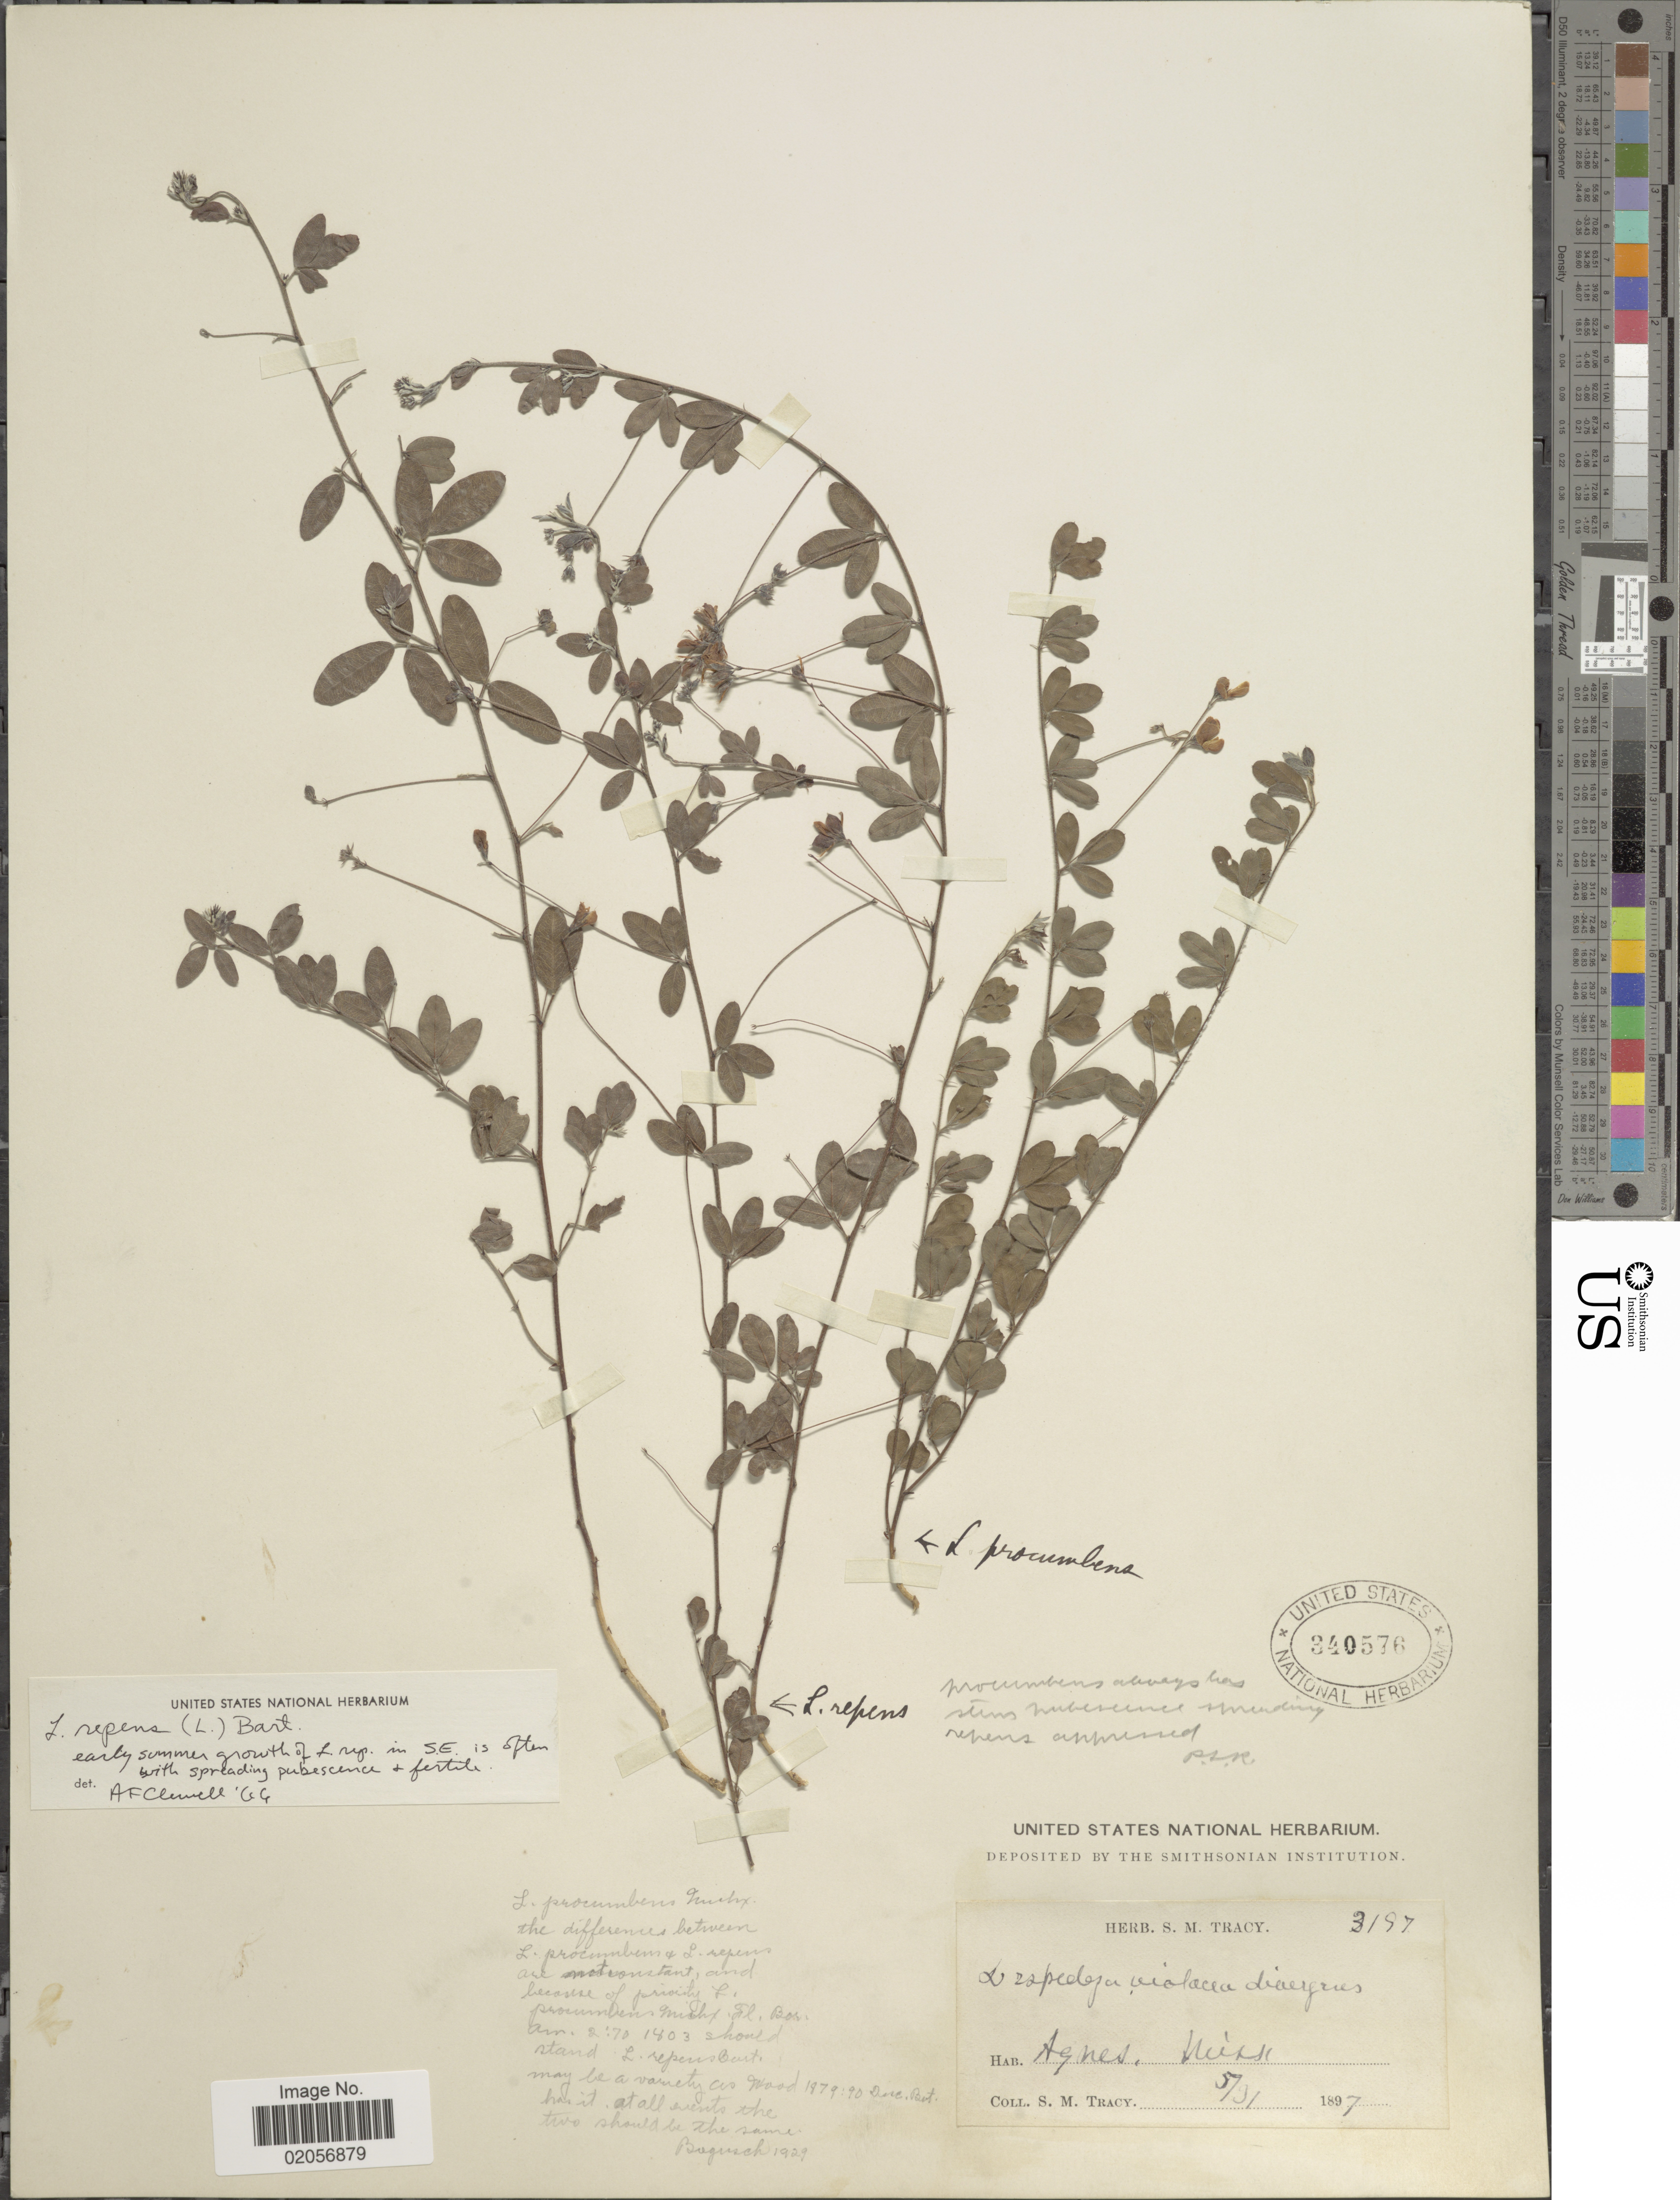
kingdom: Plantae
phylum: Tracheophyta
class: Magnoliopsida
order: Fabales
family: Fabaceae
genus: Lespedeza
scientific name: Lespedeza repens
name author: (L.) W.P.C. Barton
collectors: S. M. Tracy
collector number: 3197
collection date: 1897-09-05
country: United States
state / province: Mississippi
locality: Agnes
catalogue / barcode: US 340576